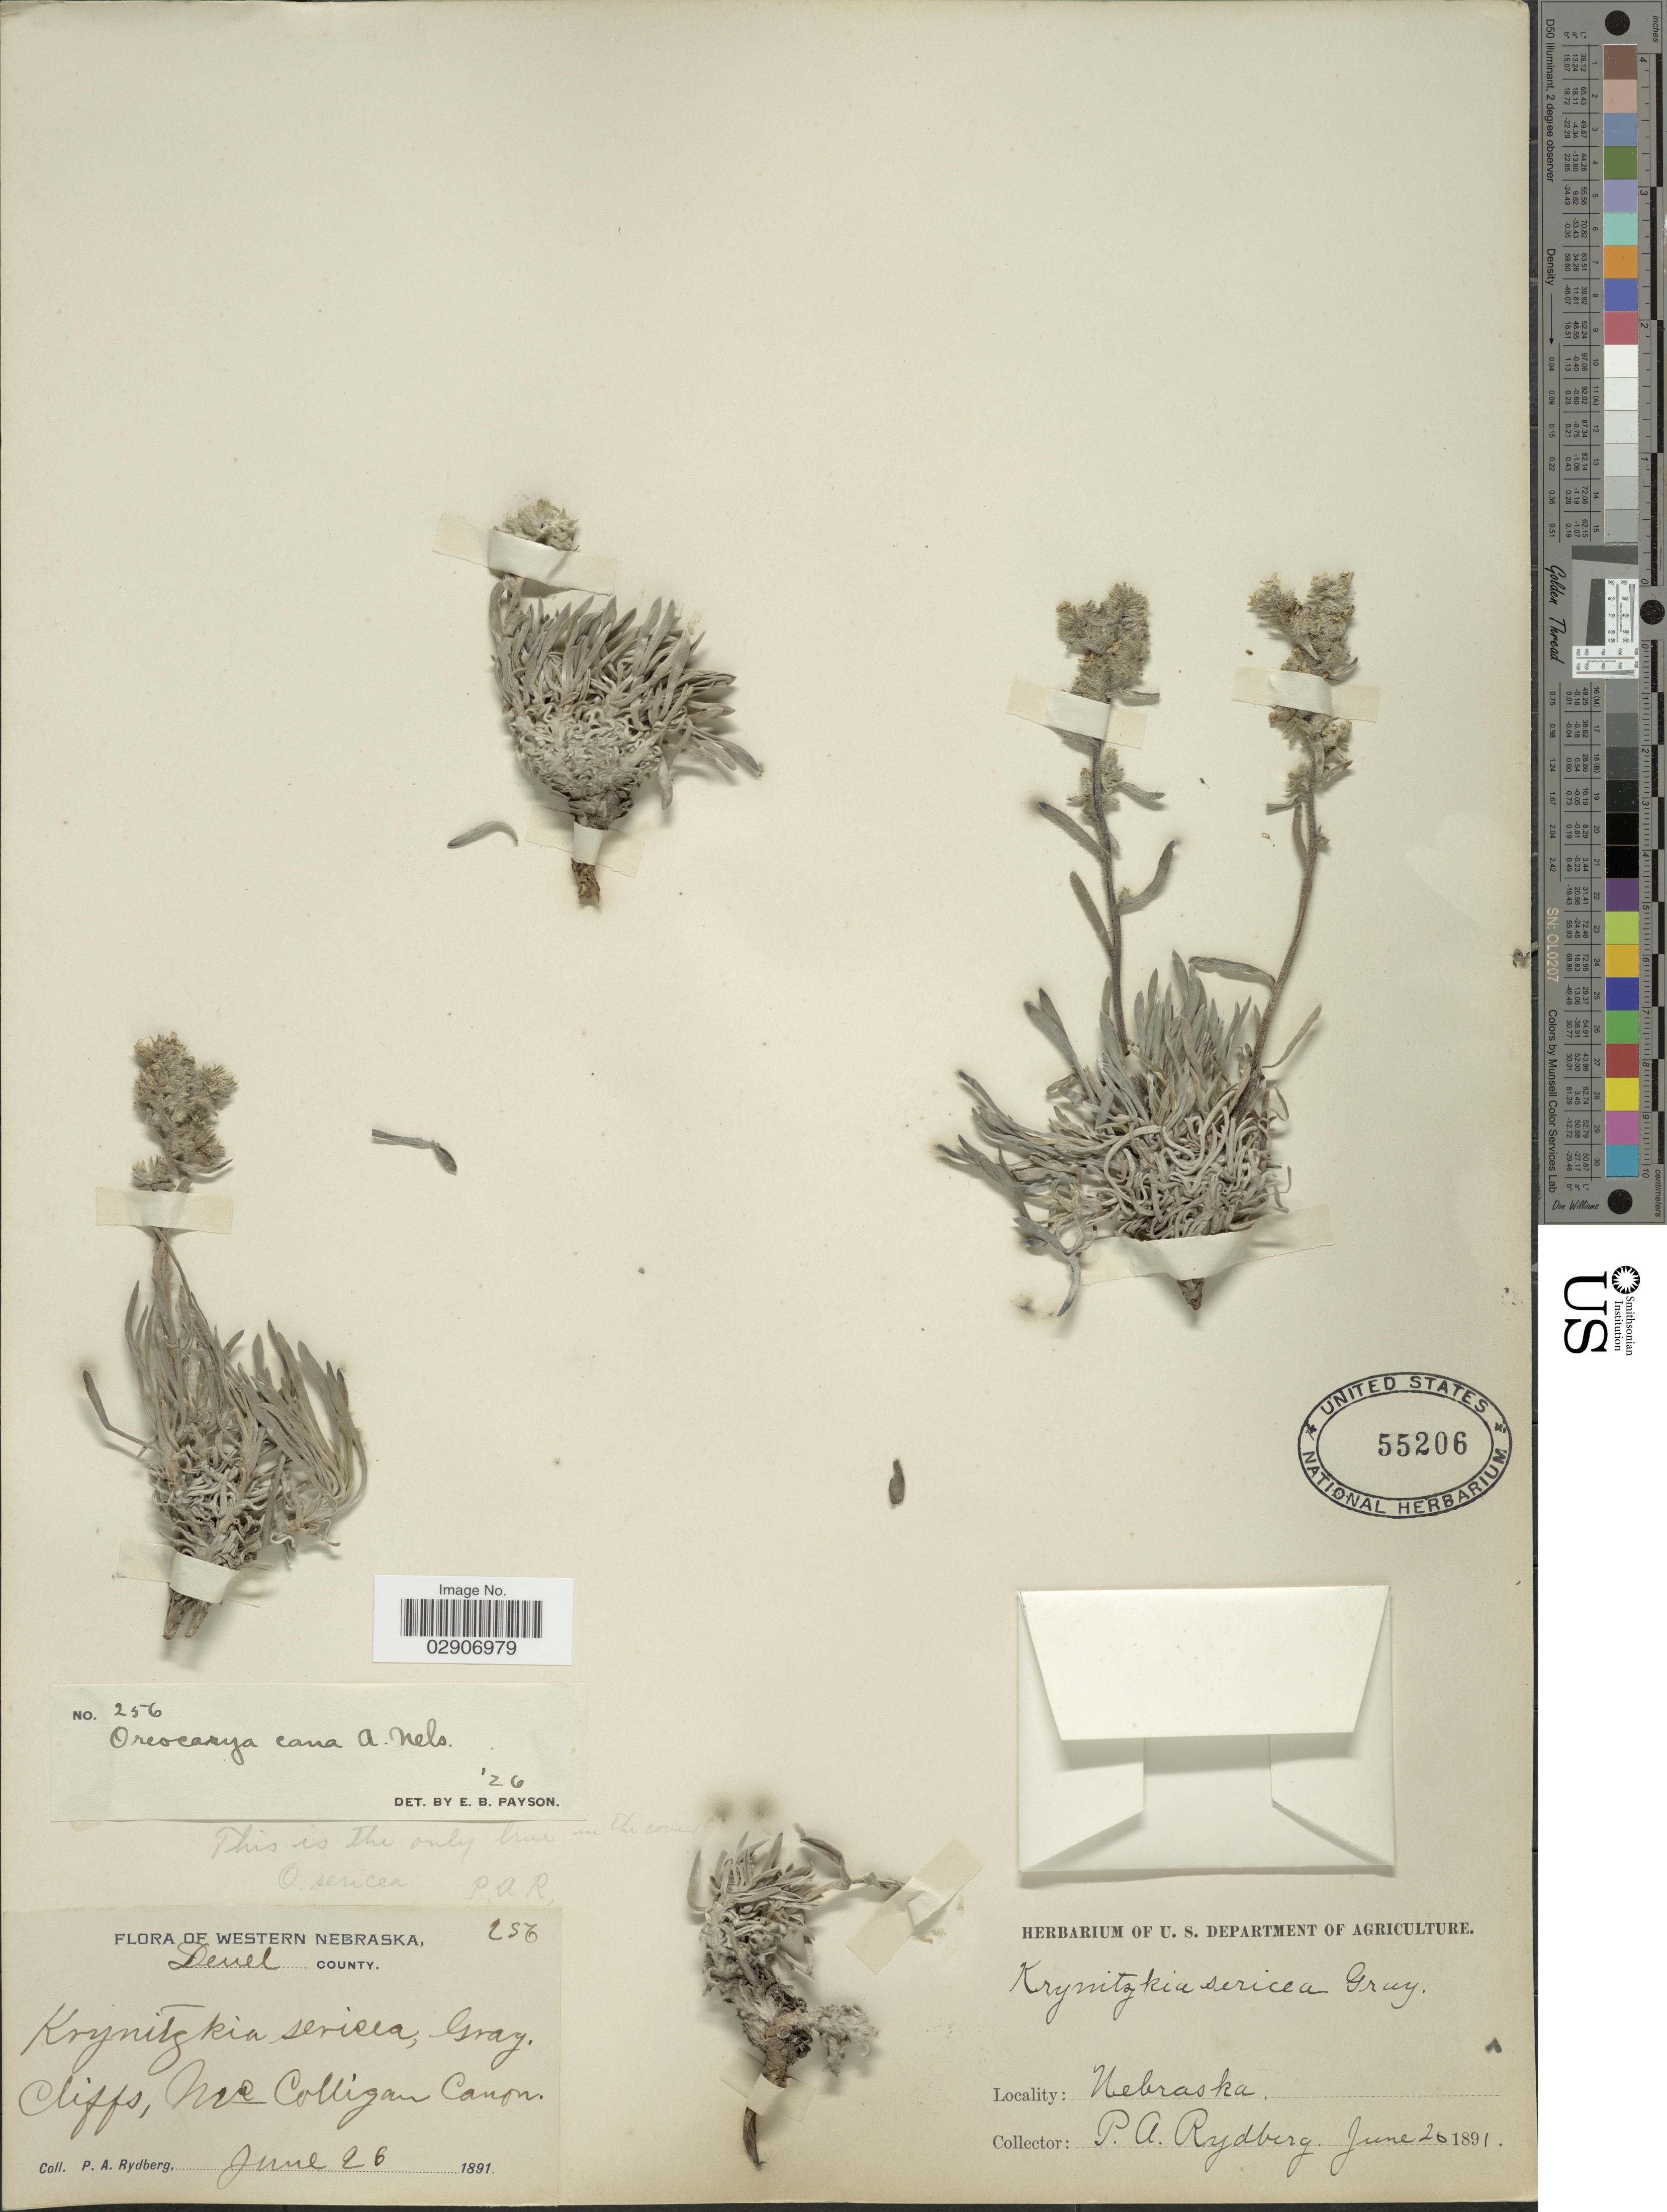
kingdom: Plantae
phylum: Tracheophyta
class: Magnoliopsida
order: Boraginales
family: Boraginaceae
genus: Cryptantha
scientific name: Cryptantha cana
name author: (A. Nelson) Payson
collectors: P. A. Rydberg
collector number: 256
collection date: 1891-06-26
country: United States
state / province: Nebraska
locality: Western Nebraska. Deuel County. Cliffs, McColligan Canon.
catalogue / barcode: US 55006